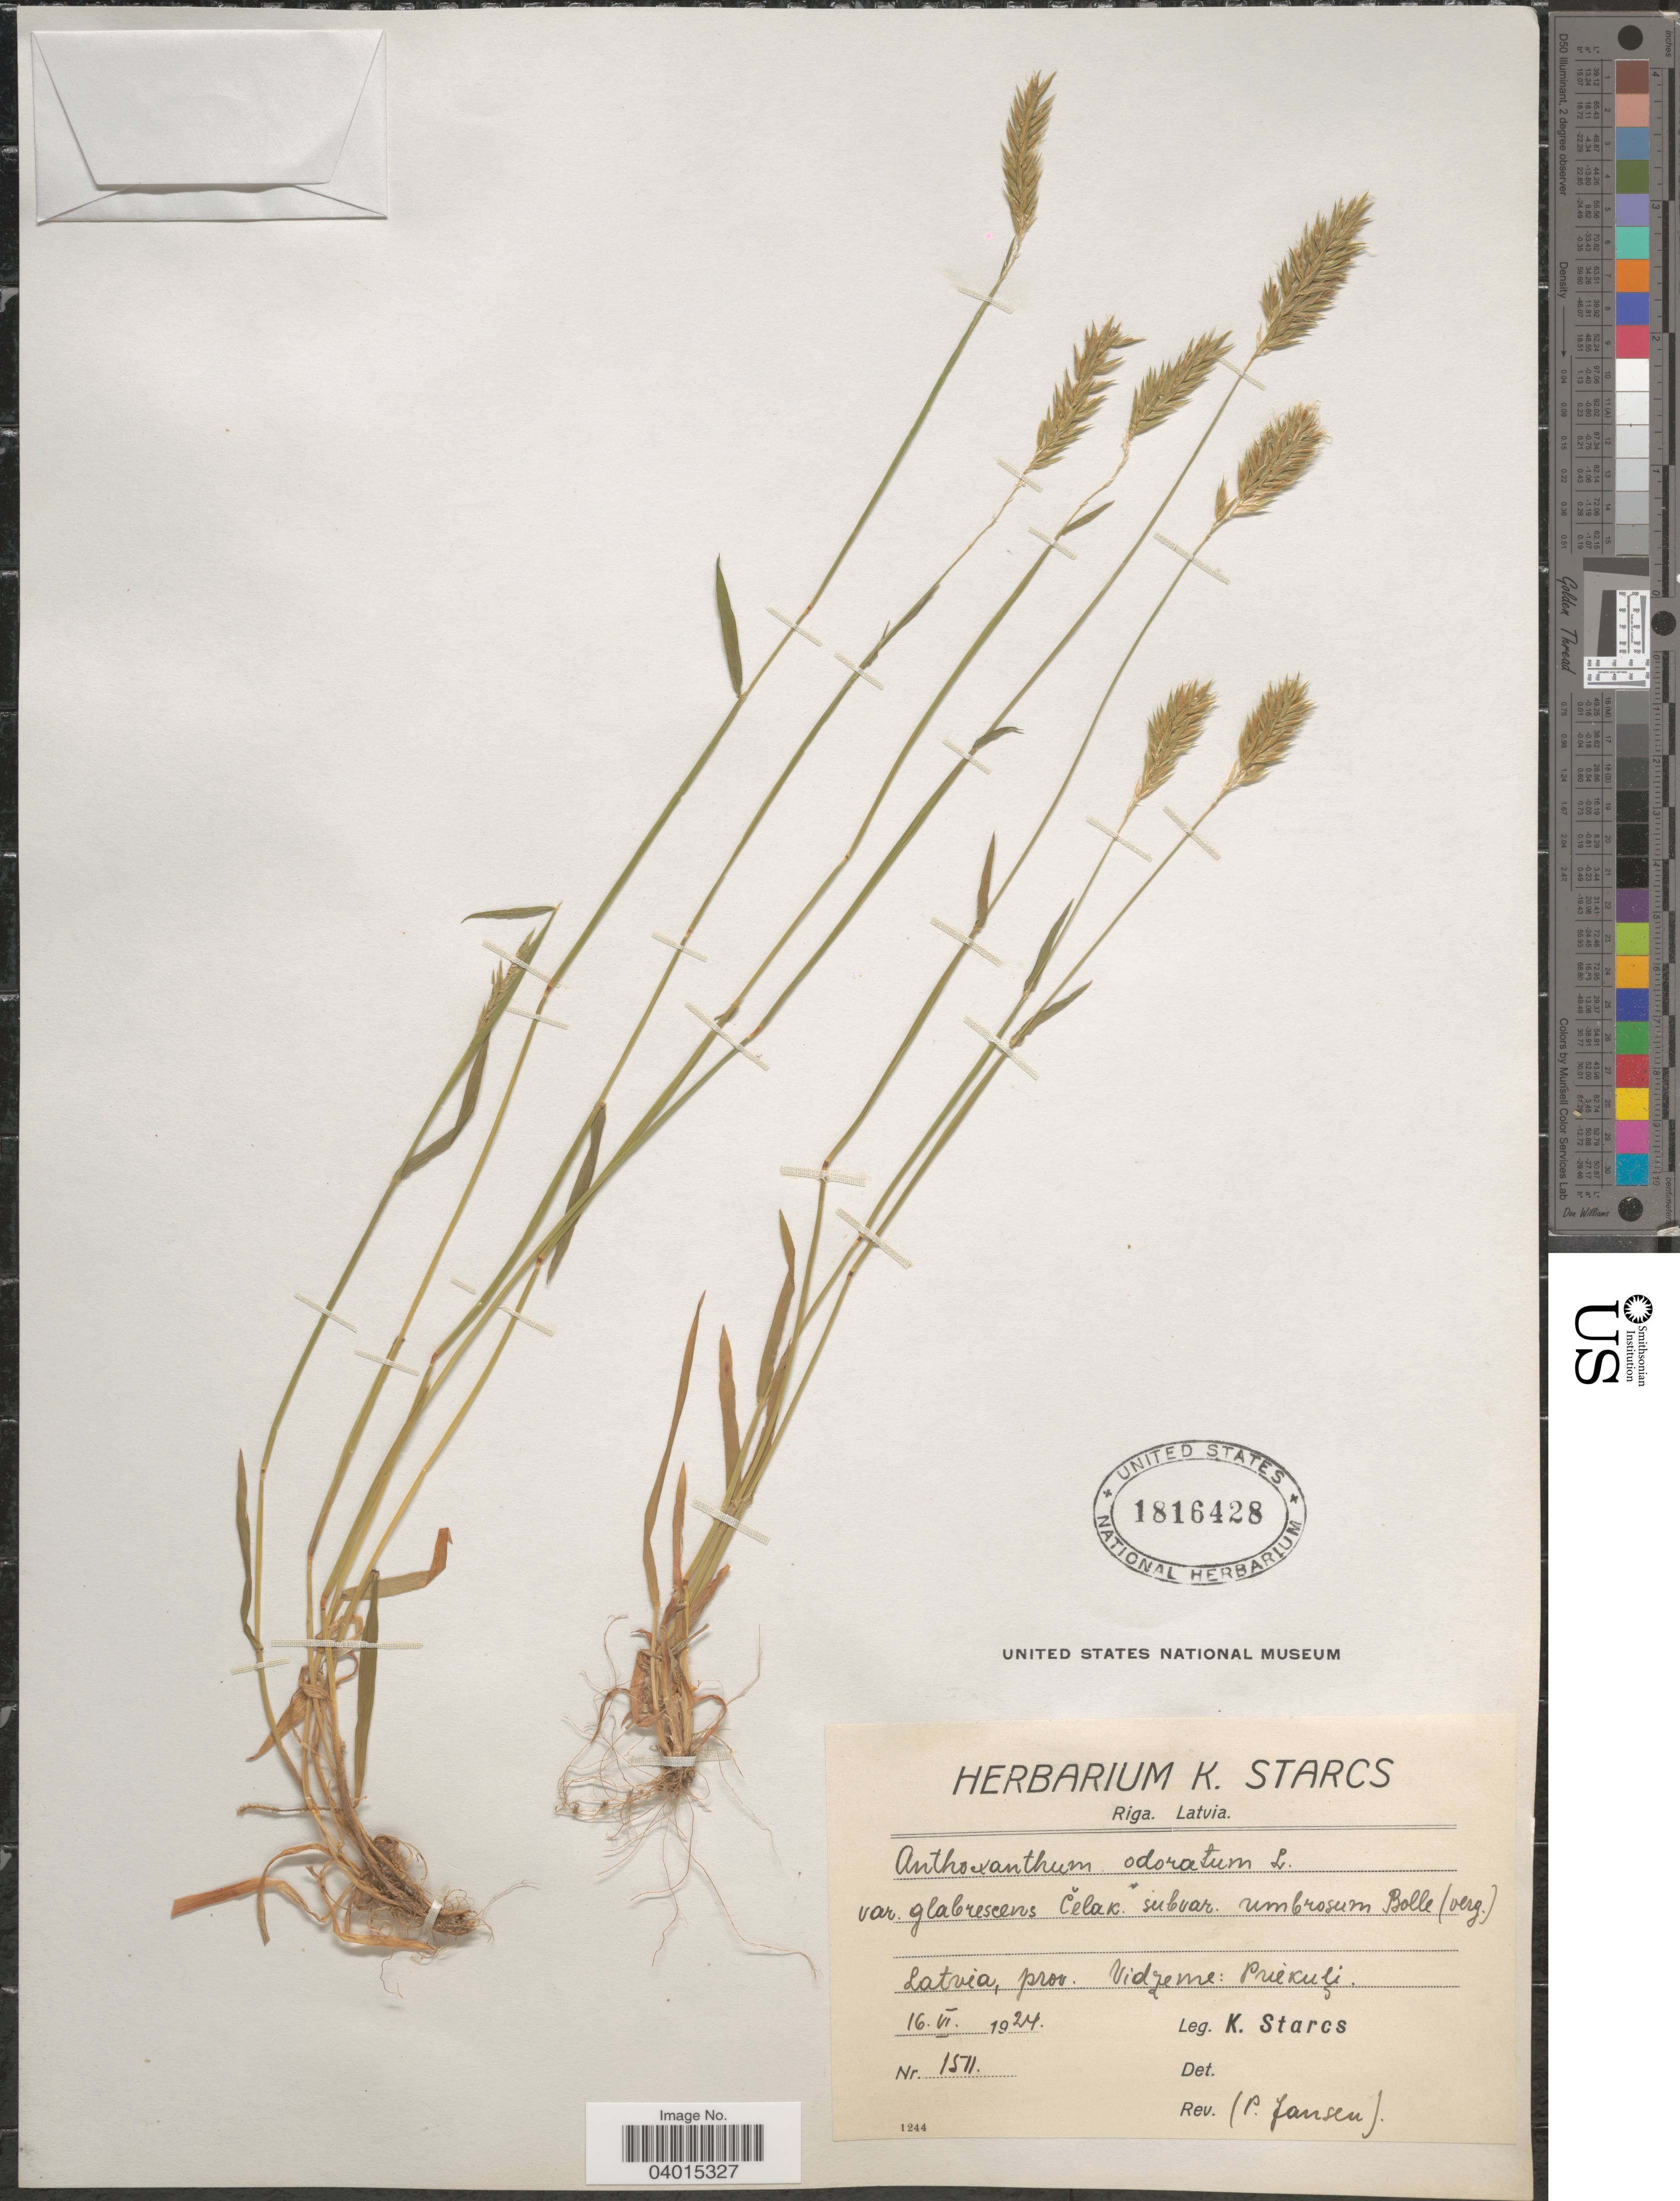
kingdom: Plantae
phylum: Tracheophyta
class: Liliopsida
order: Poales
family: Poaceae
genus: Anthoxanthum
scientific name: Anthoxanthum odoratum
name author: L.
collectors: K. Starcs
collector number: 1511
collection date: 1924-06-16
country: Latvia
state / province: Priekuļu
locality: Prov. Vidjeme: Priekuļi.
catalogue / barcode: US 1816428